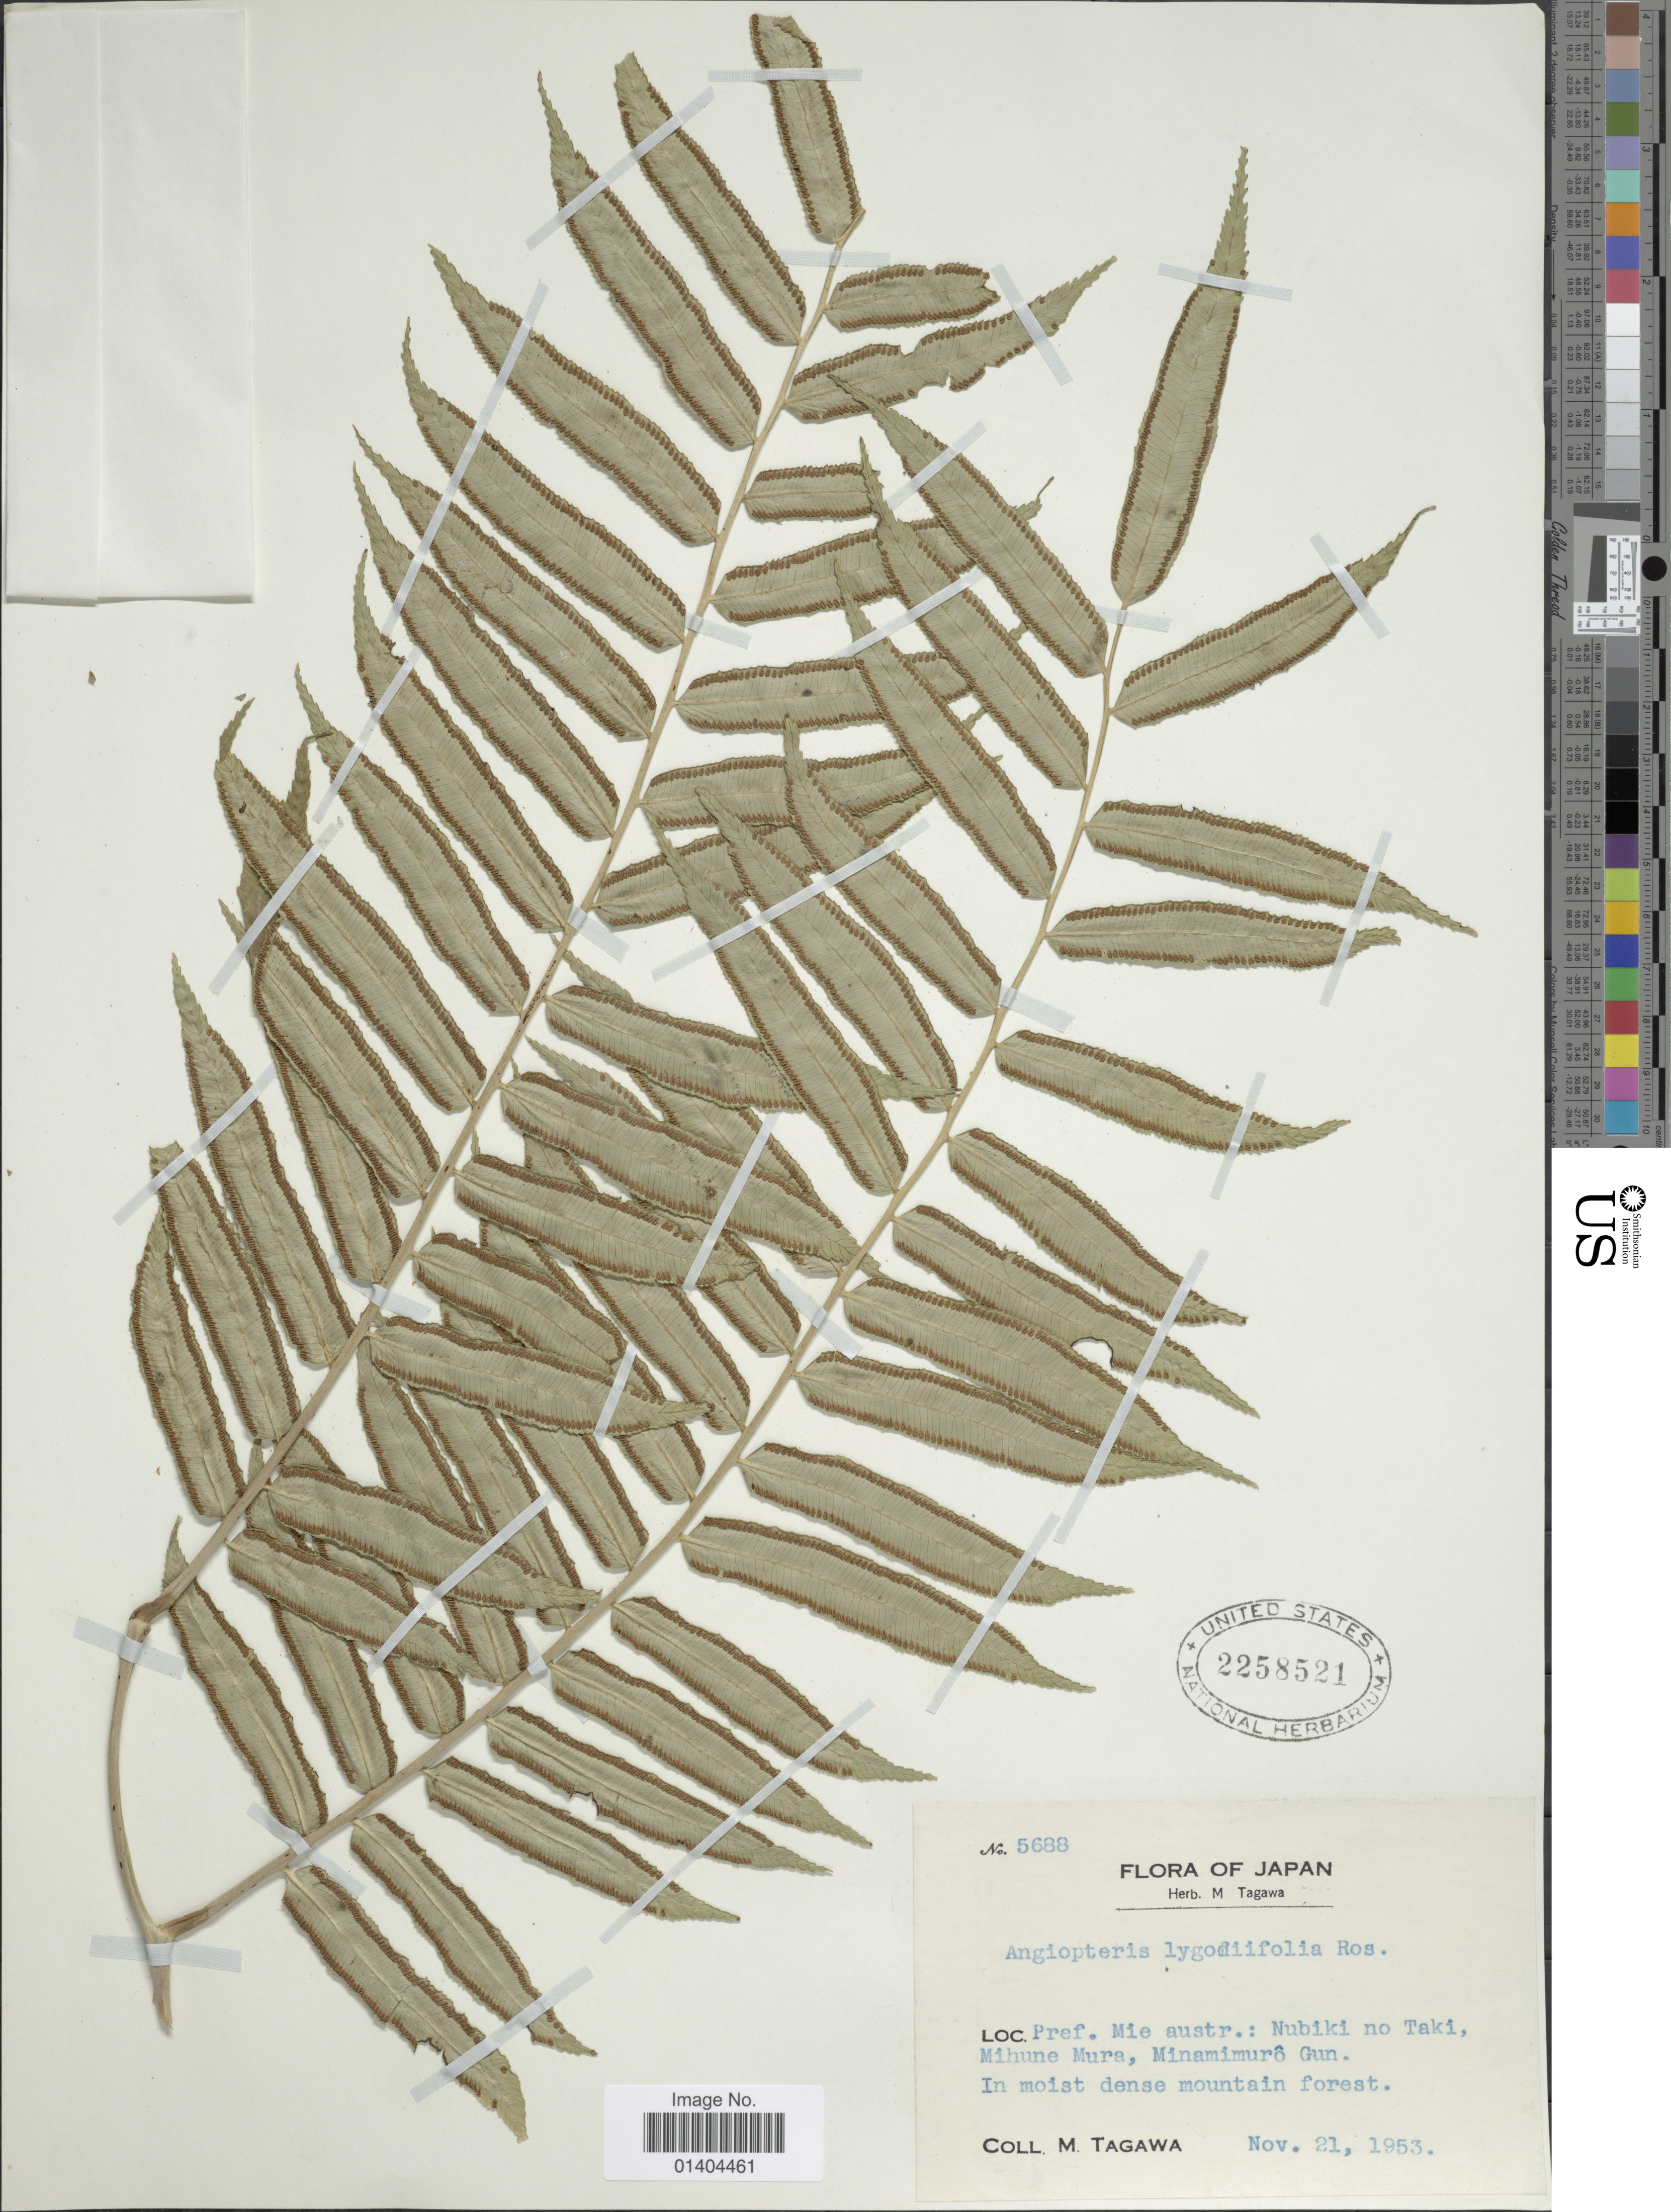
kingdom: Plantae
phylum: Tracheophyta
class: Polypodiopsida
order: Marattiales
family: Marattiaceae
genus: Angiopteris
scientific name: Angiopteris lygodiifolia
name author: Rosenst.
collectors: M. Tagawa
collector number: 5688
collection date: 1953-11-21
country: Japan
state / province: Mie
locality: Mie austr.: Nubiki no Taki, Mihune Mura, Minamimuro Gun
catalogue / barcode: US 2258521